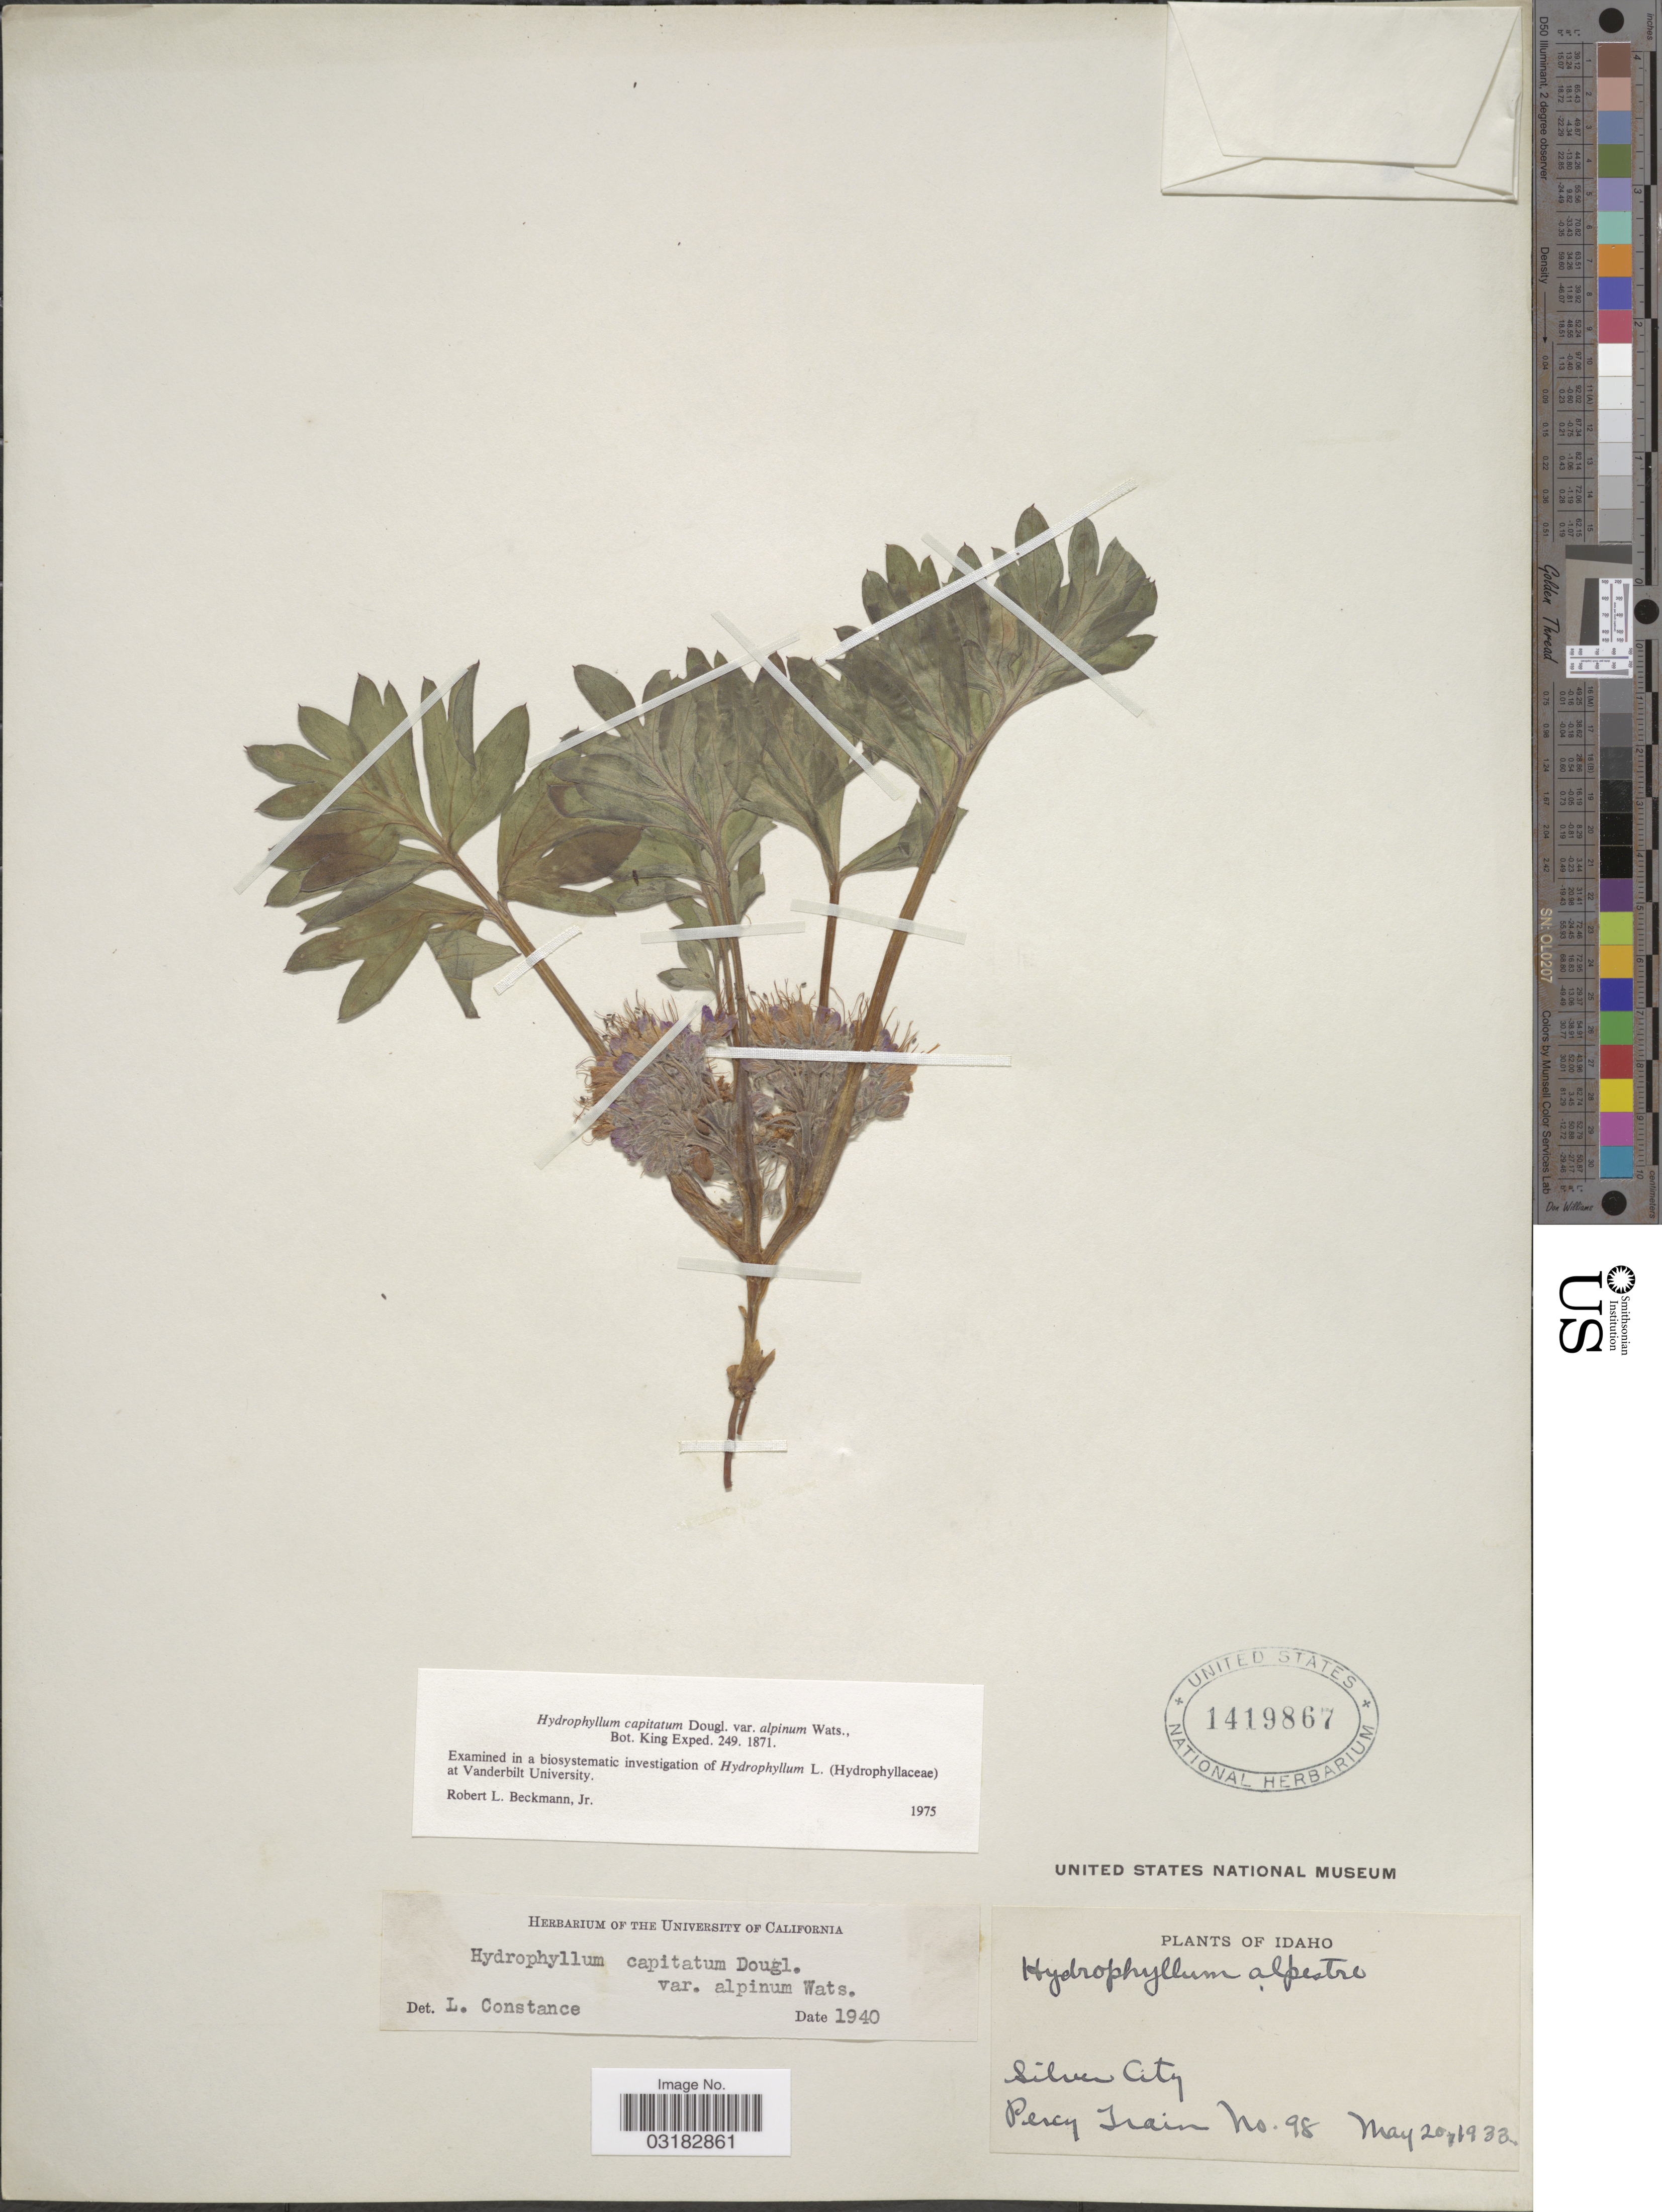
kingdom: Plantae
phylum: Tracheophyta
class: Magnoliopsida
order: Boraginales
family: Hydrophyllaceae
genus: Hydrophyllum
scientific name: Hydrophyllum capitatum var. alpinum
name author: S. Watson in C. King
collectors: P. Train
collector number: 98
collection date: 1933-05-20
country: United States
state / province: Idaho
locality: Silver City.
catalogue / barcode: US 1419867